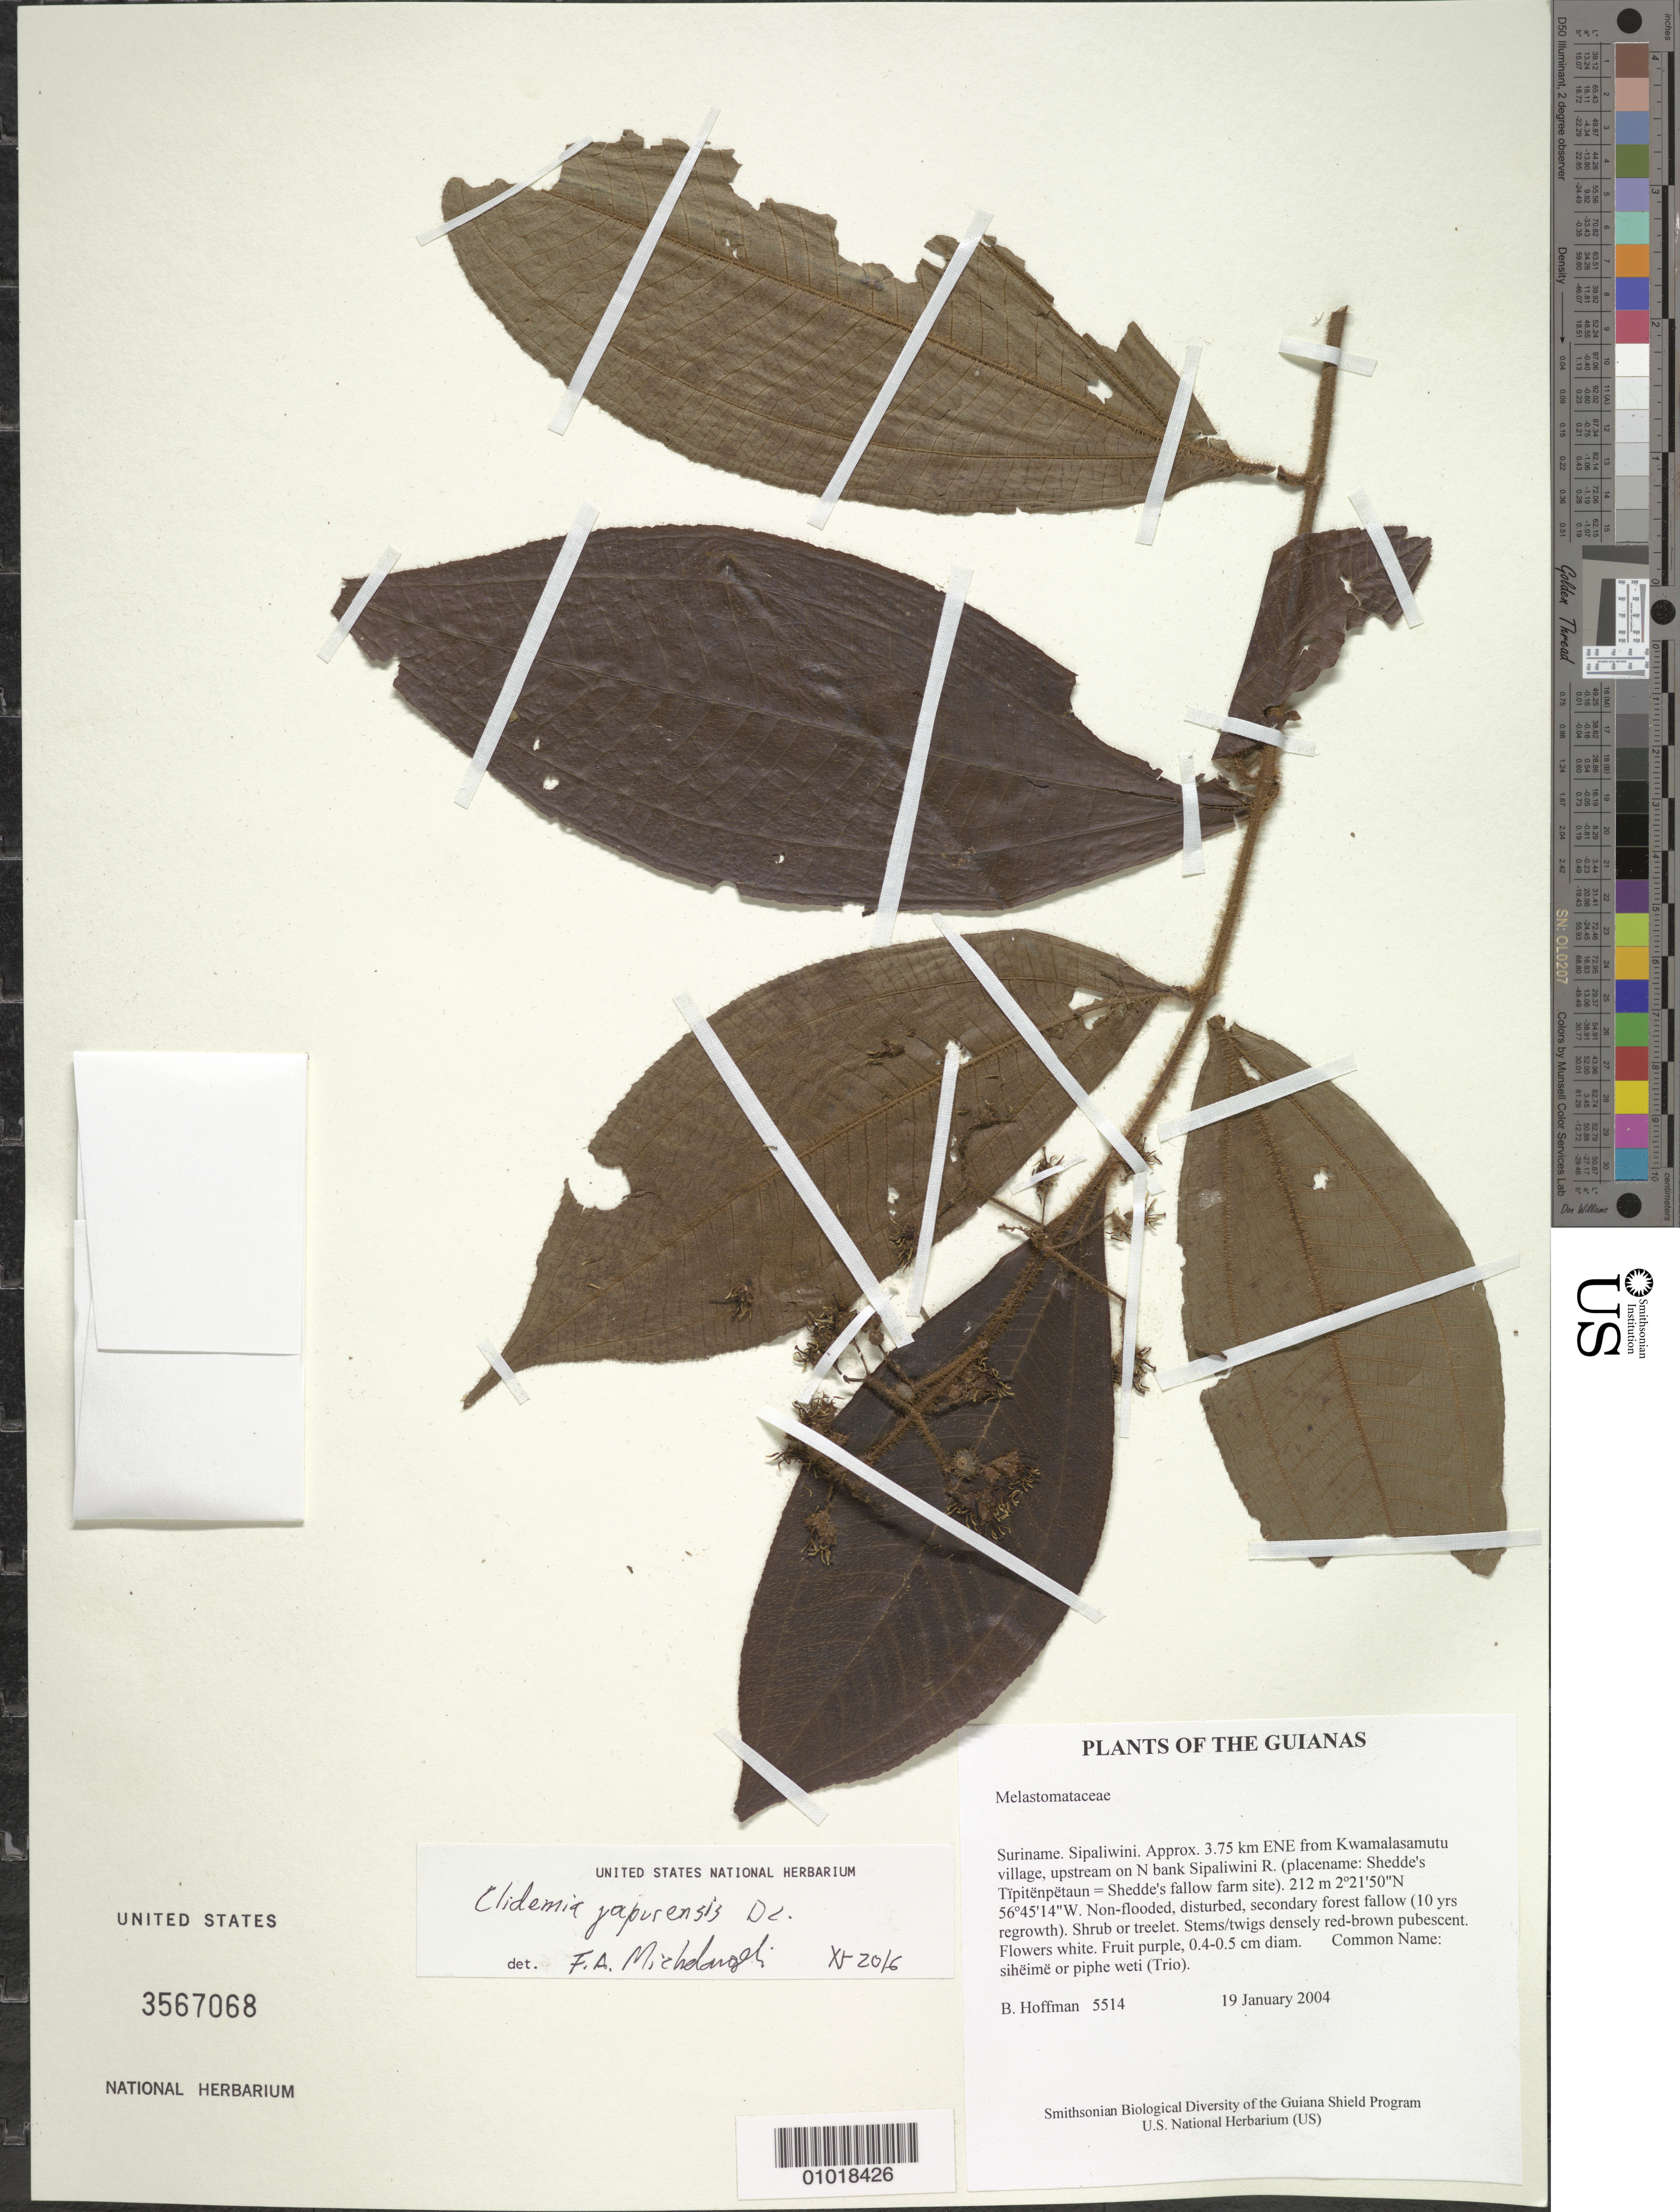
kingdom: Plantae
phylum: Tracheophyta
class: Magnoliopsida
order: Myrtales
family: Melastomataceae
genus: Clidemia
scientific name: Clidemia japurensis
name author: DC.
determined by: Michelangeli, F. A.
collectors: B. Hoffman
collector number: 5514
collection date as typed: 19 January 2004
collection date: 2004-01-19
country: Suriname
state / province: Sipaliwini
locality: Approx. 3.75 km ENE from Kwamalasamutu village, upstream on N bank Sipaliwini R. (placename: Shedde's Tïpitënpëtaun = Shedde's fallow farm site)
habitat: Non-flooded, disturbed, secondary forest fallow (10 yrs regrowth)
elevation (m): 212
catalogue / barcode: US 3567068